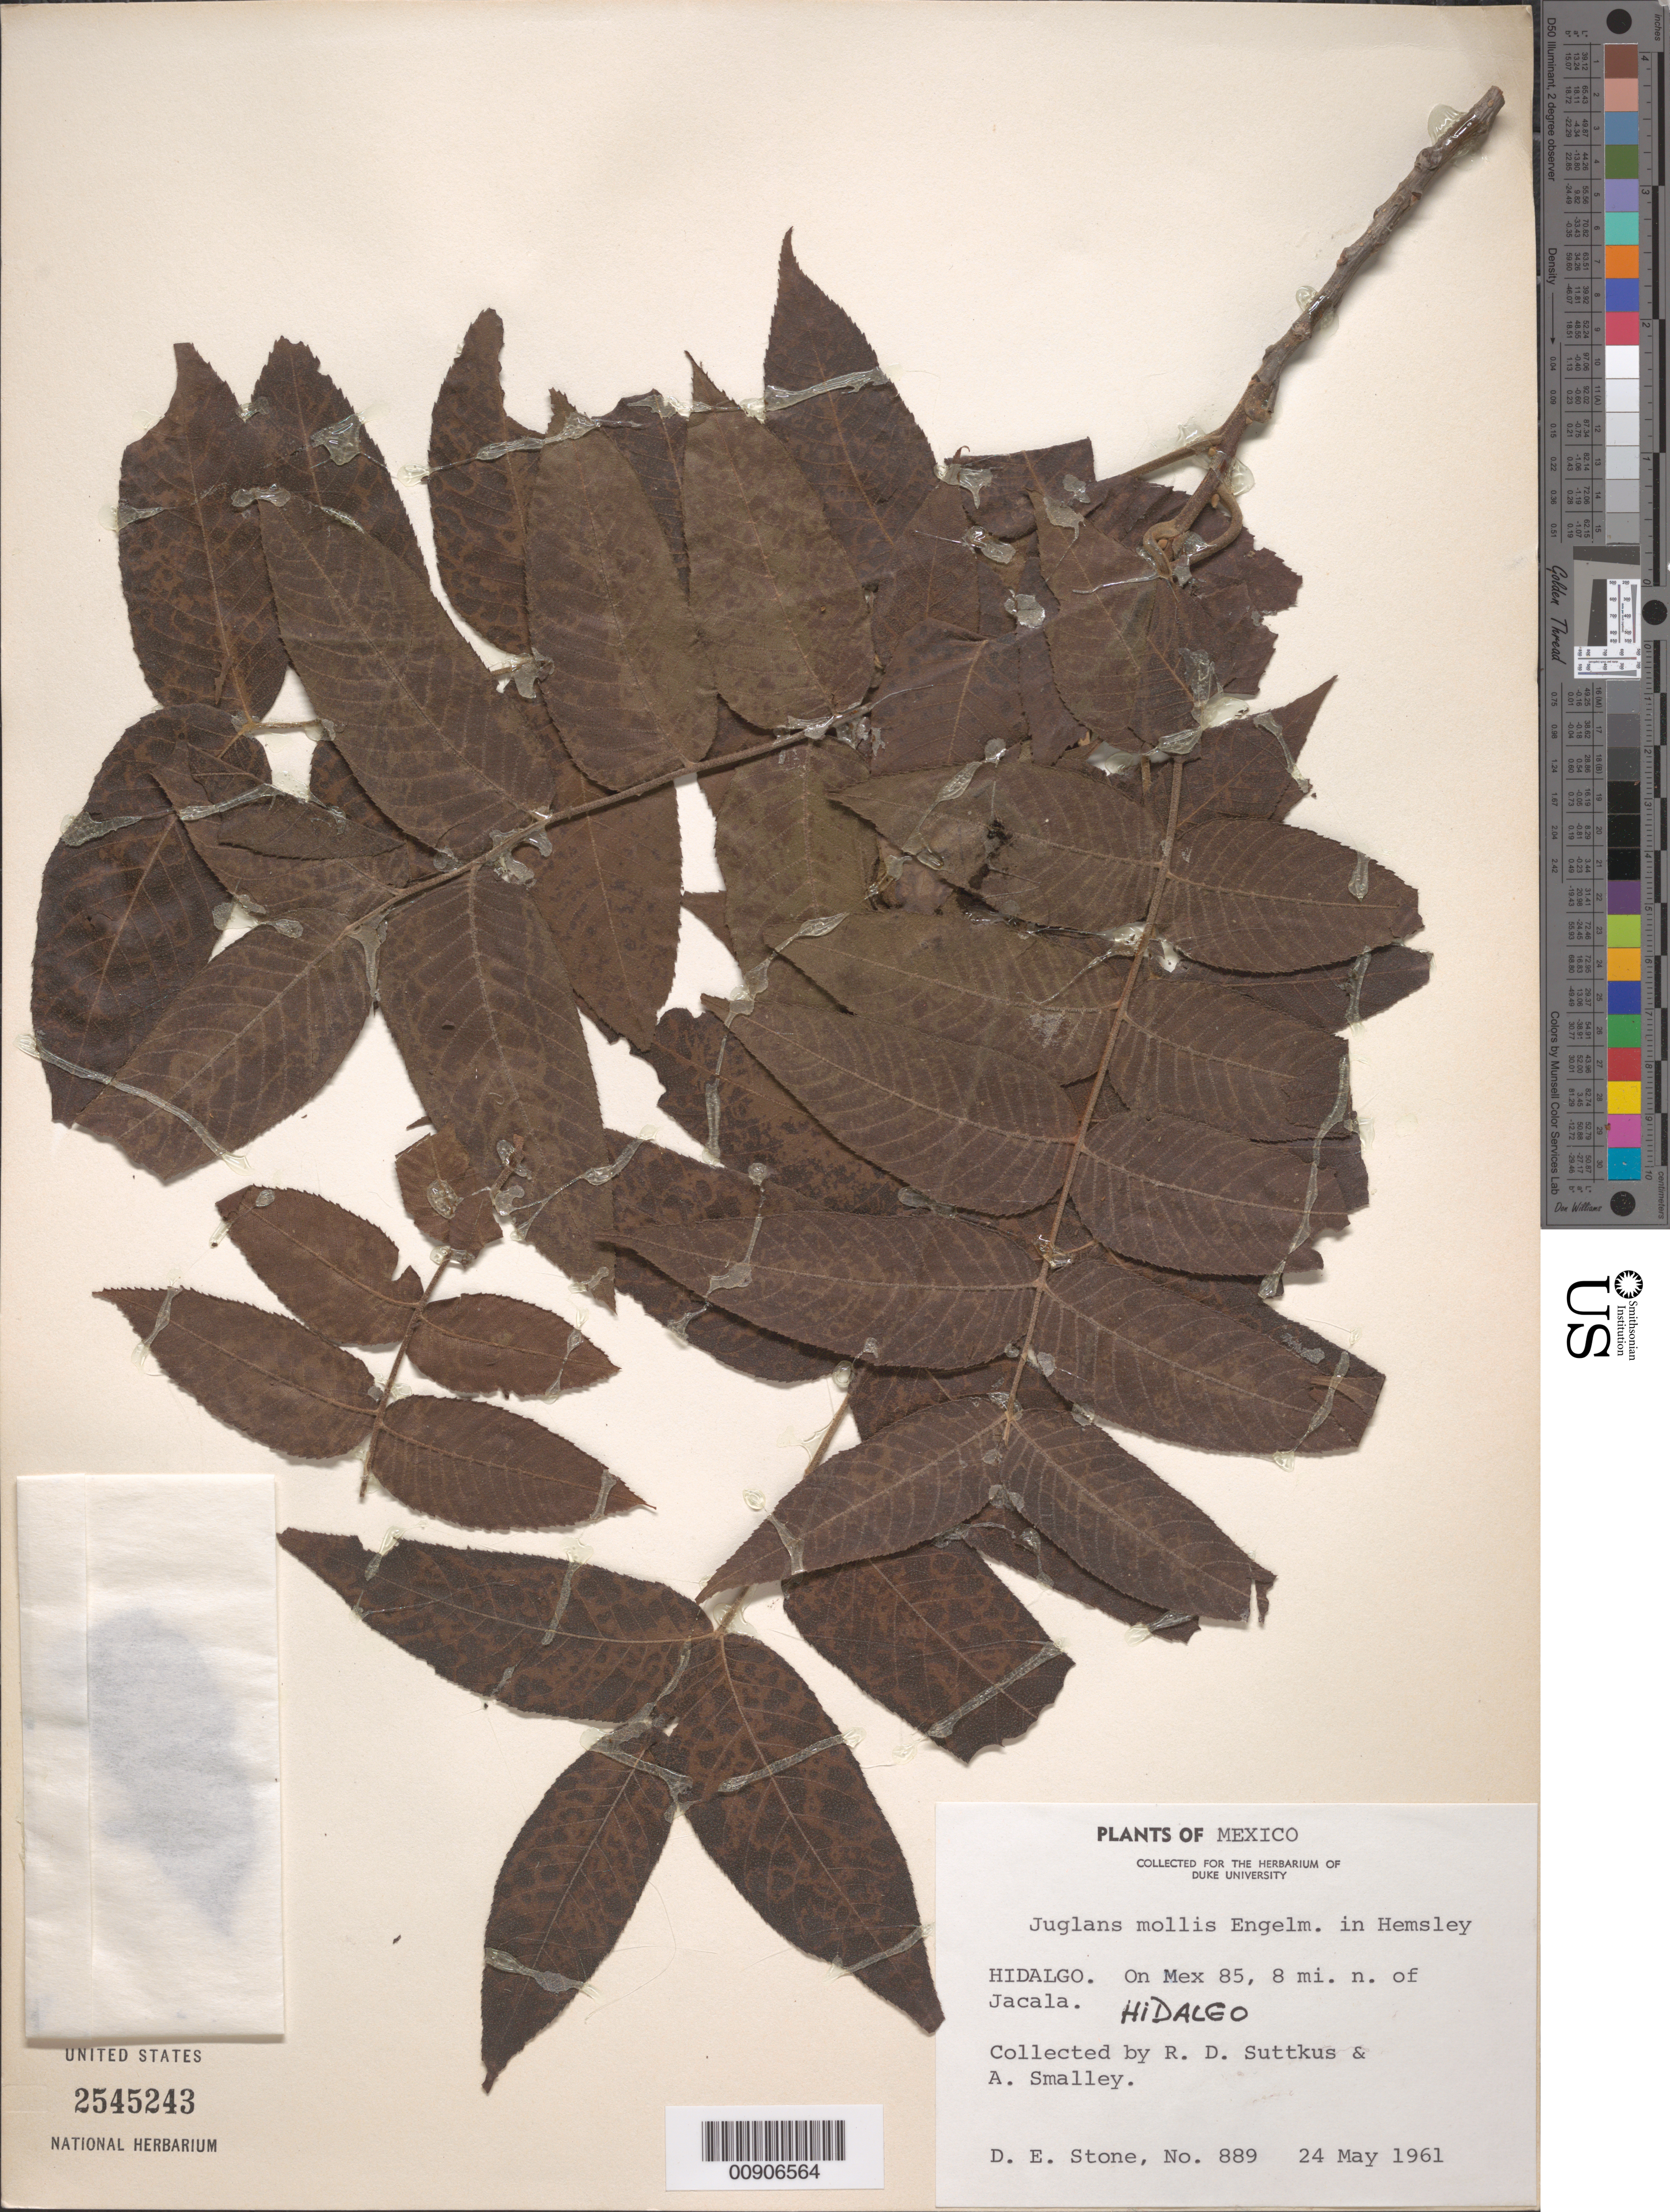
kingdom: Plantae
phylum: Tracheophyta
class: Magnoliopsida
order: Fagales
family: Juglandaceae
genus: Juglans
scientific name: Juglans mollis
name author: Engelm. ex Hemsl.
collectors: D. E. Stone, R. Suttkus & Smalley, A.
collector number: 889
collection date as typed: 24 May 1961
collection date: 1961-05-24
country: Mexico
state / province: Hidalgo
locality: Hidalgo. On Mex. 85, 8 mi. N of Jacala.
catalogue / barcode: US 2545243